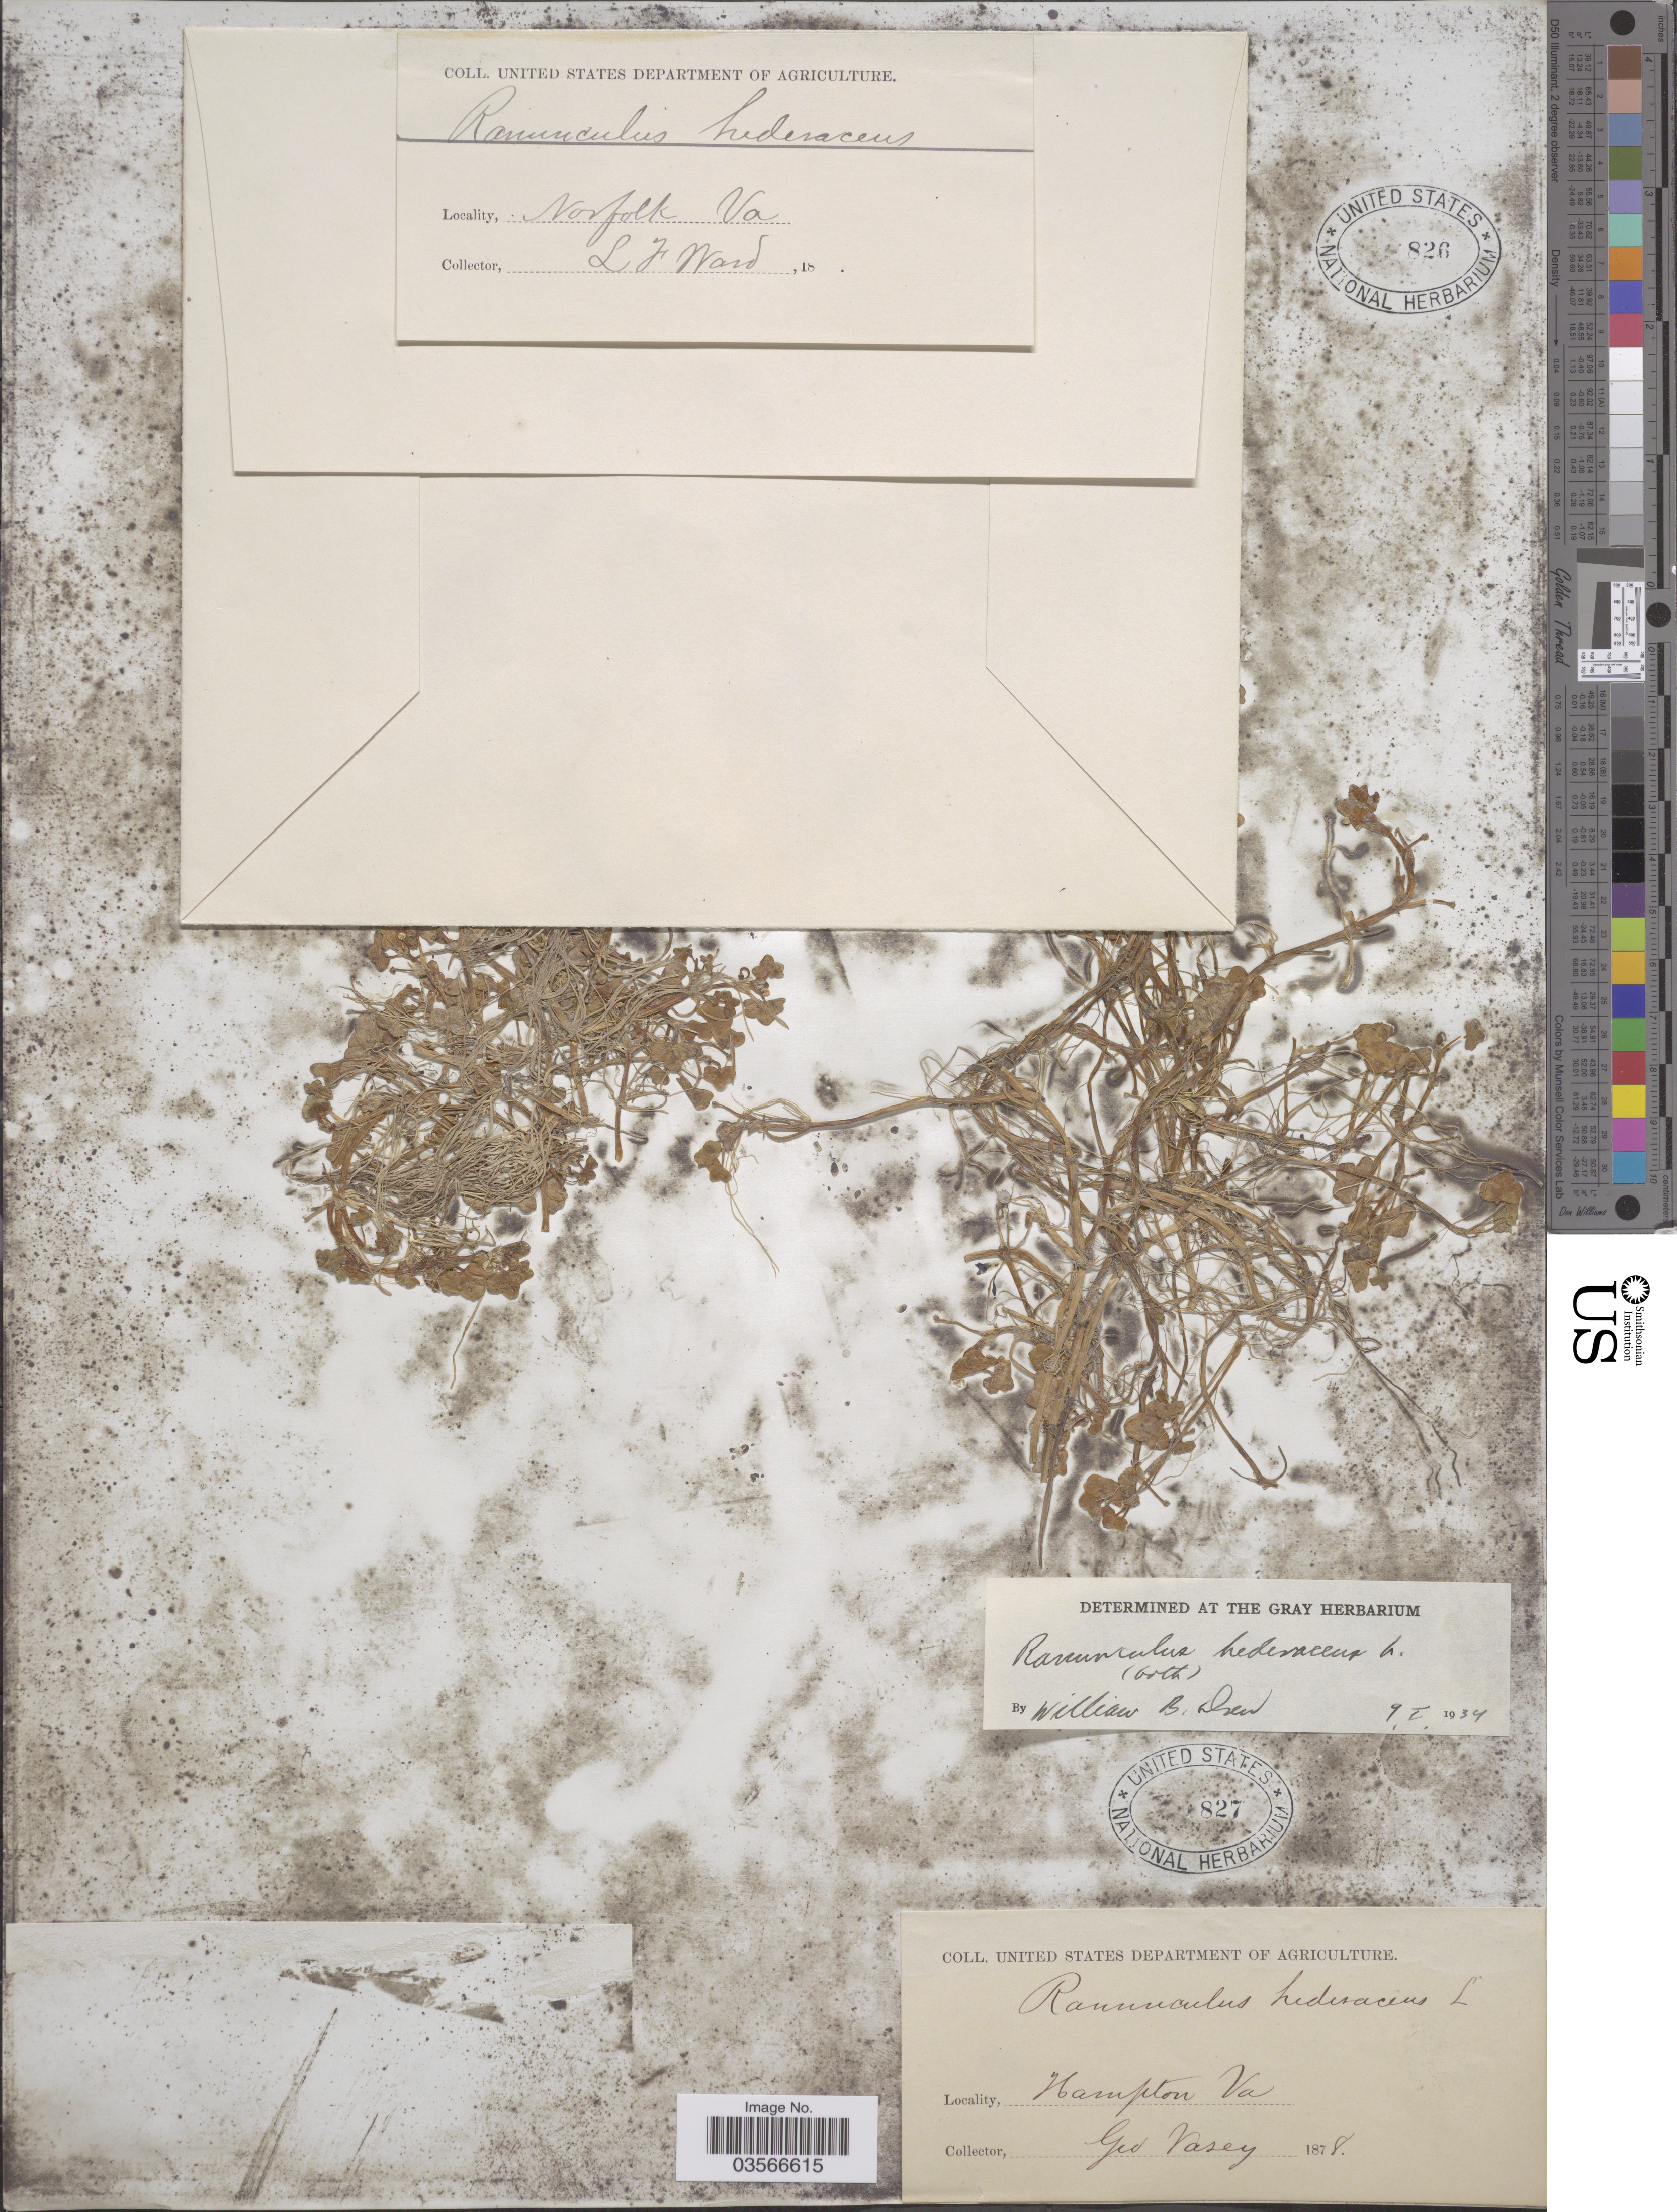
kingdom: Plantae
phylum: Tracheophyta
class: Magnoliopsida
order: Ranunculales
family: Ranunculaceae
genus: Ranunculus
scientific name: Ranunculus hederaceus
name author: L.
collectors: G. Vasey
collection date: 1878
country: United States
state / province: Virginia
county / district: City of Hampton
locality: Hampton.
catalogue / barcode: US 827-2